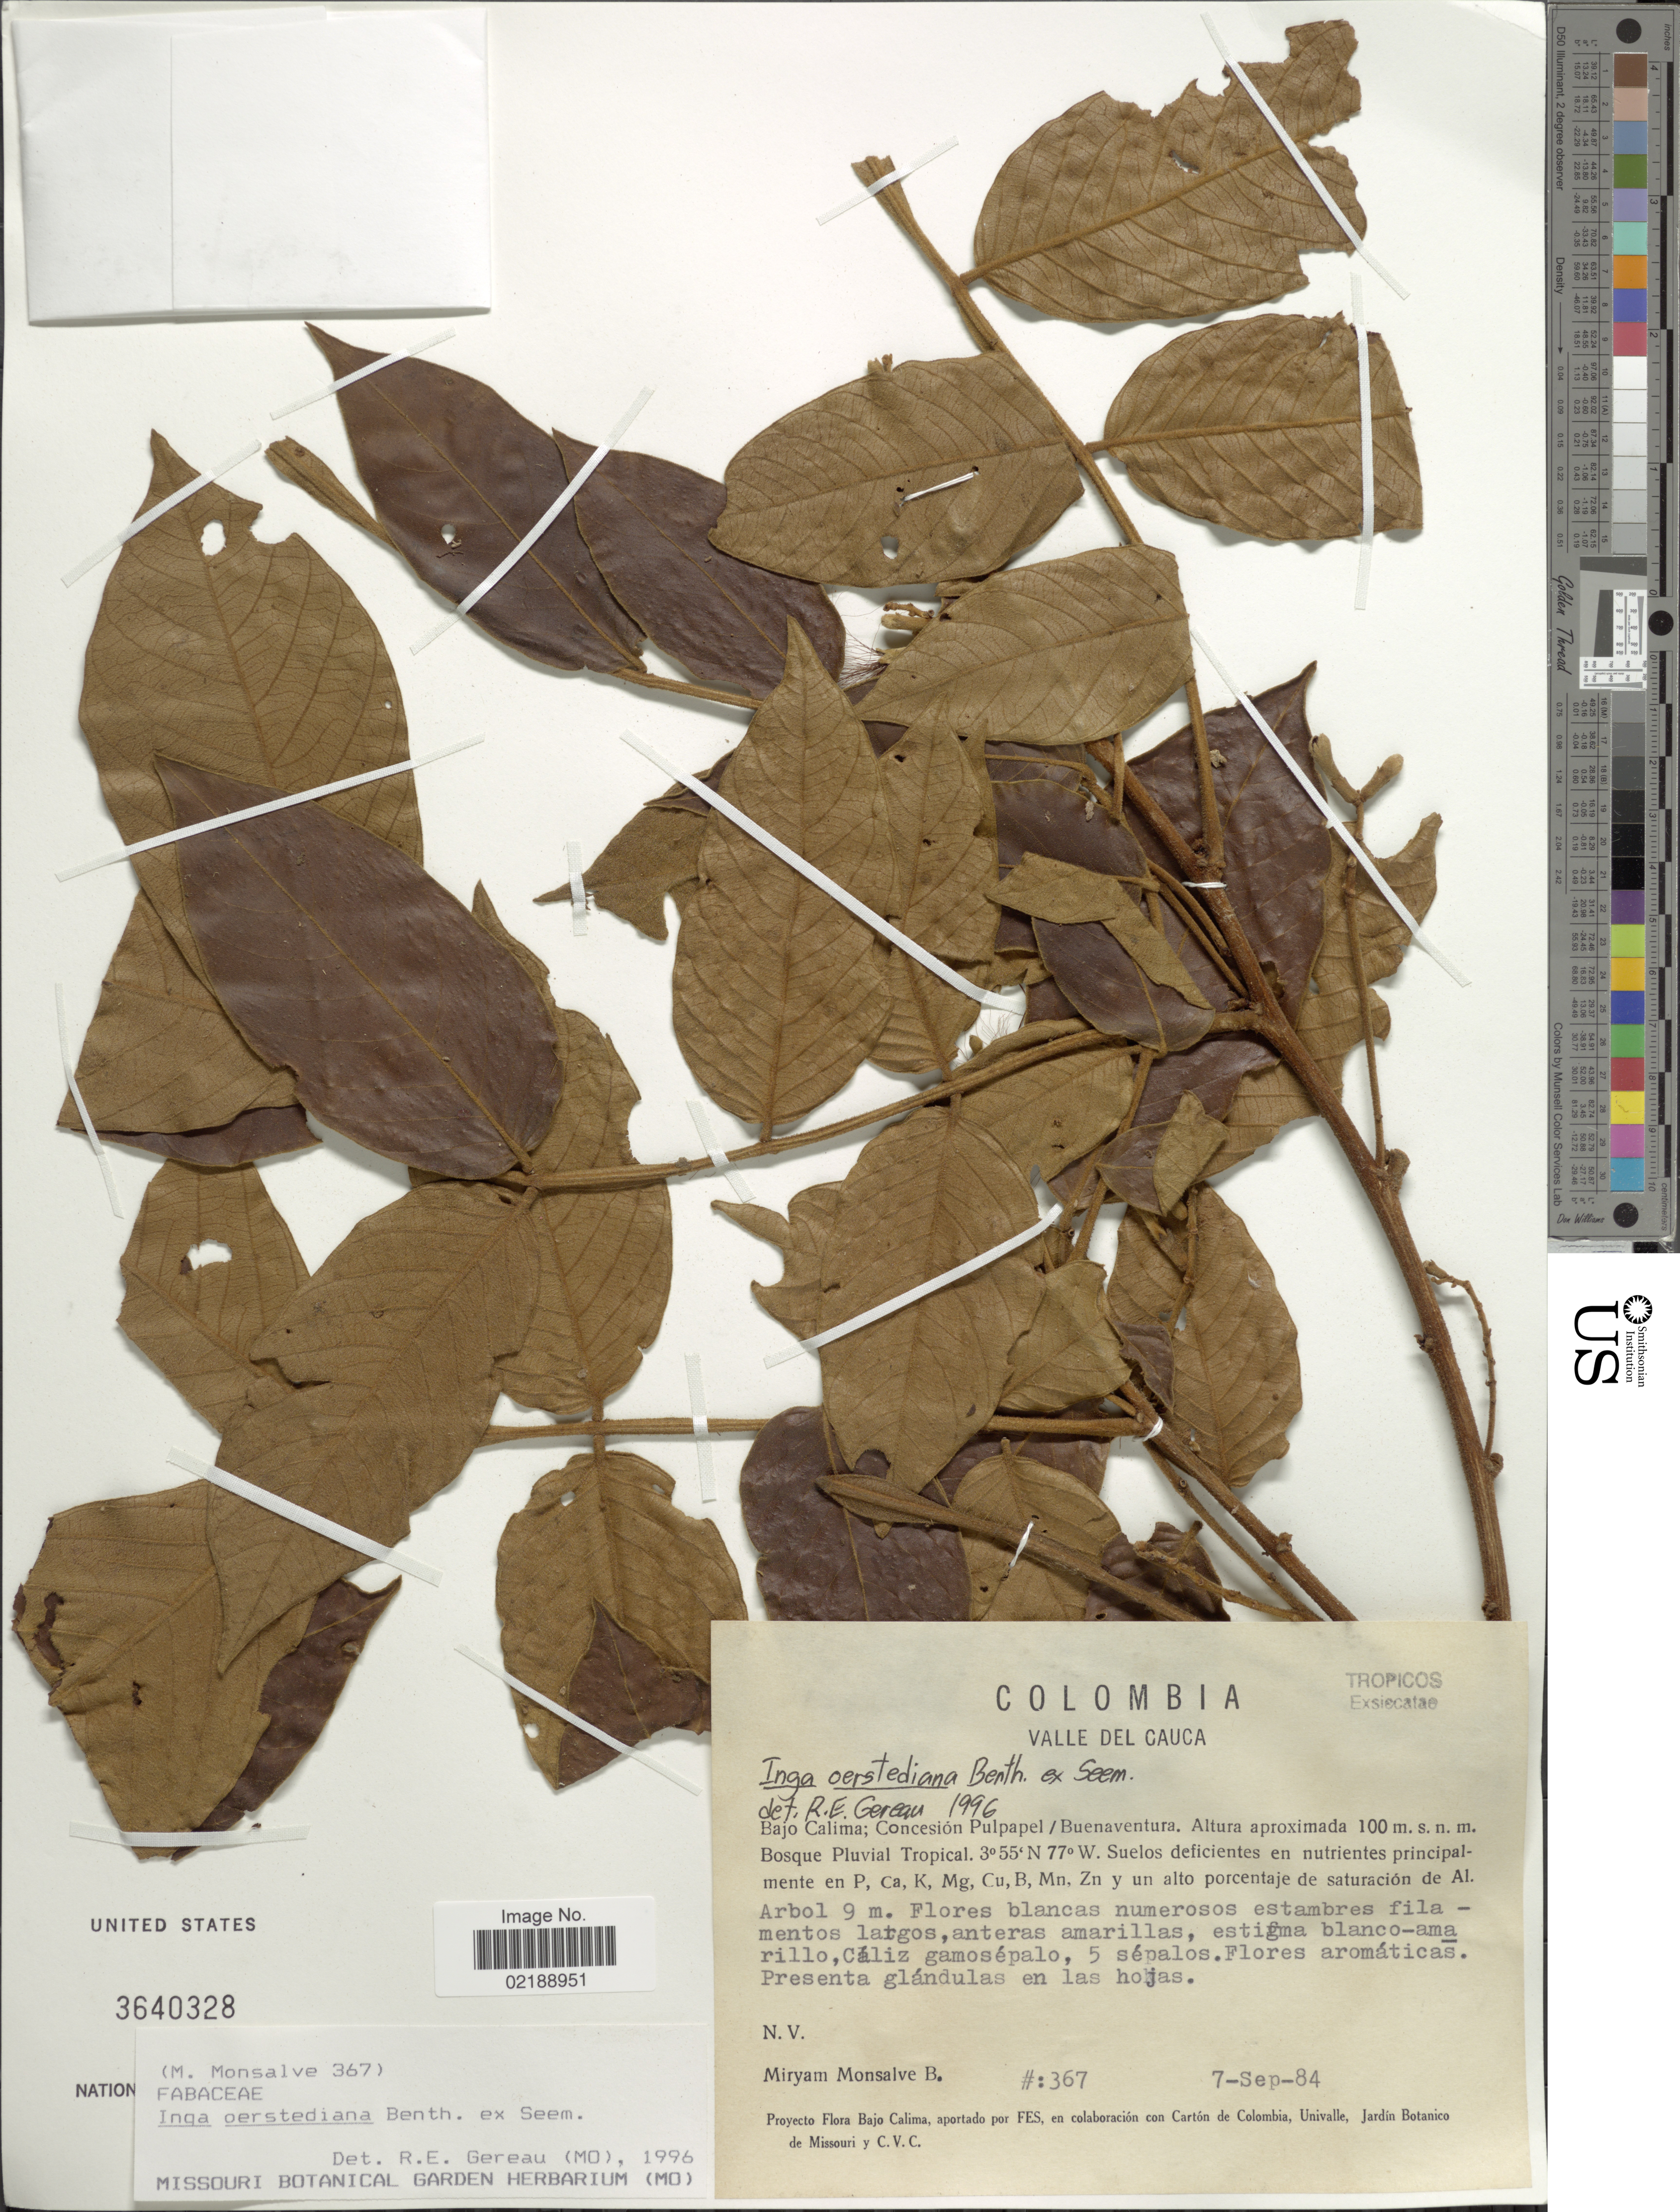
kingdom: Plantae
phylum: Tracheophyta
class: Magnoliopsida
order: Fabales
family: Fabaceae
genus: Inga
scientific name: Inga oerstediana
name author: Benth.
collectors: M. Monsalve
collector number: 367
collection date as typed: Transcribed d/m/y: 7/9/84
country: Colombia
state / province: Valle del Cauca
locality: Bajo Calima; Concesión Pulpapel/Buenaventura. Bosque Pluvial Tropical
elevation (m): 100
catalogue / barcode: US 3640328